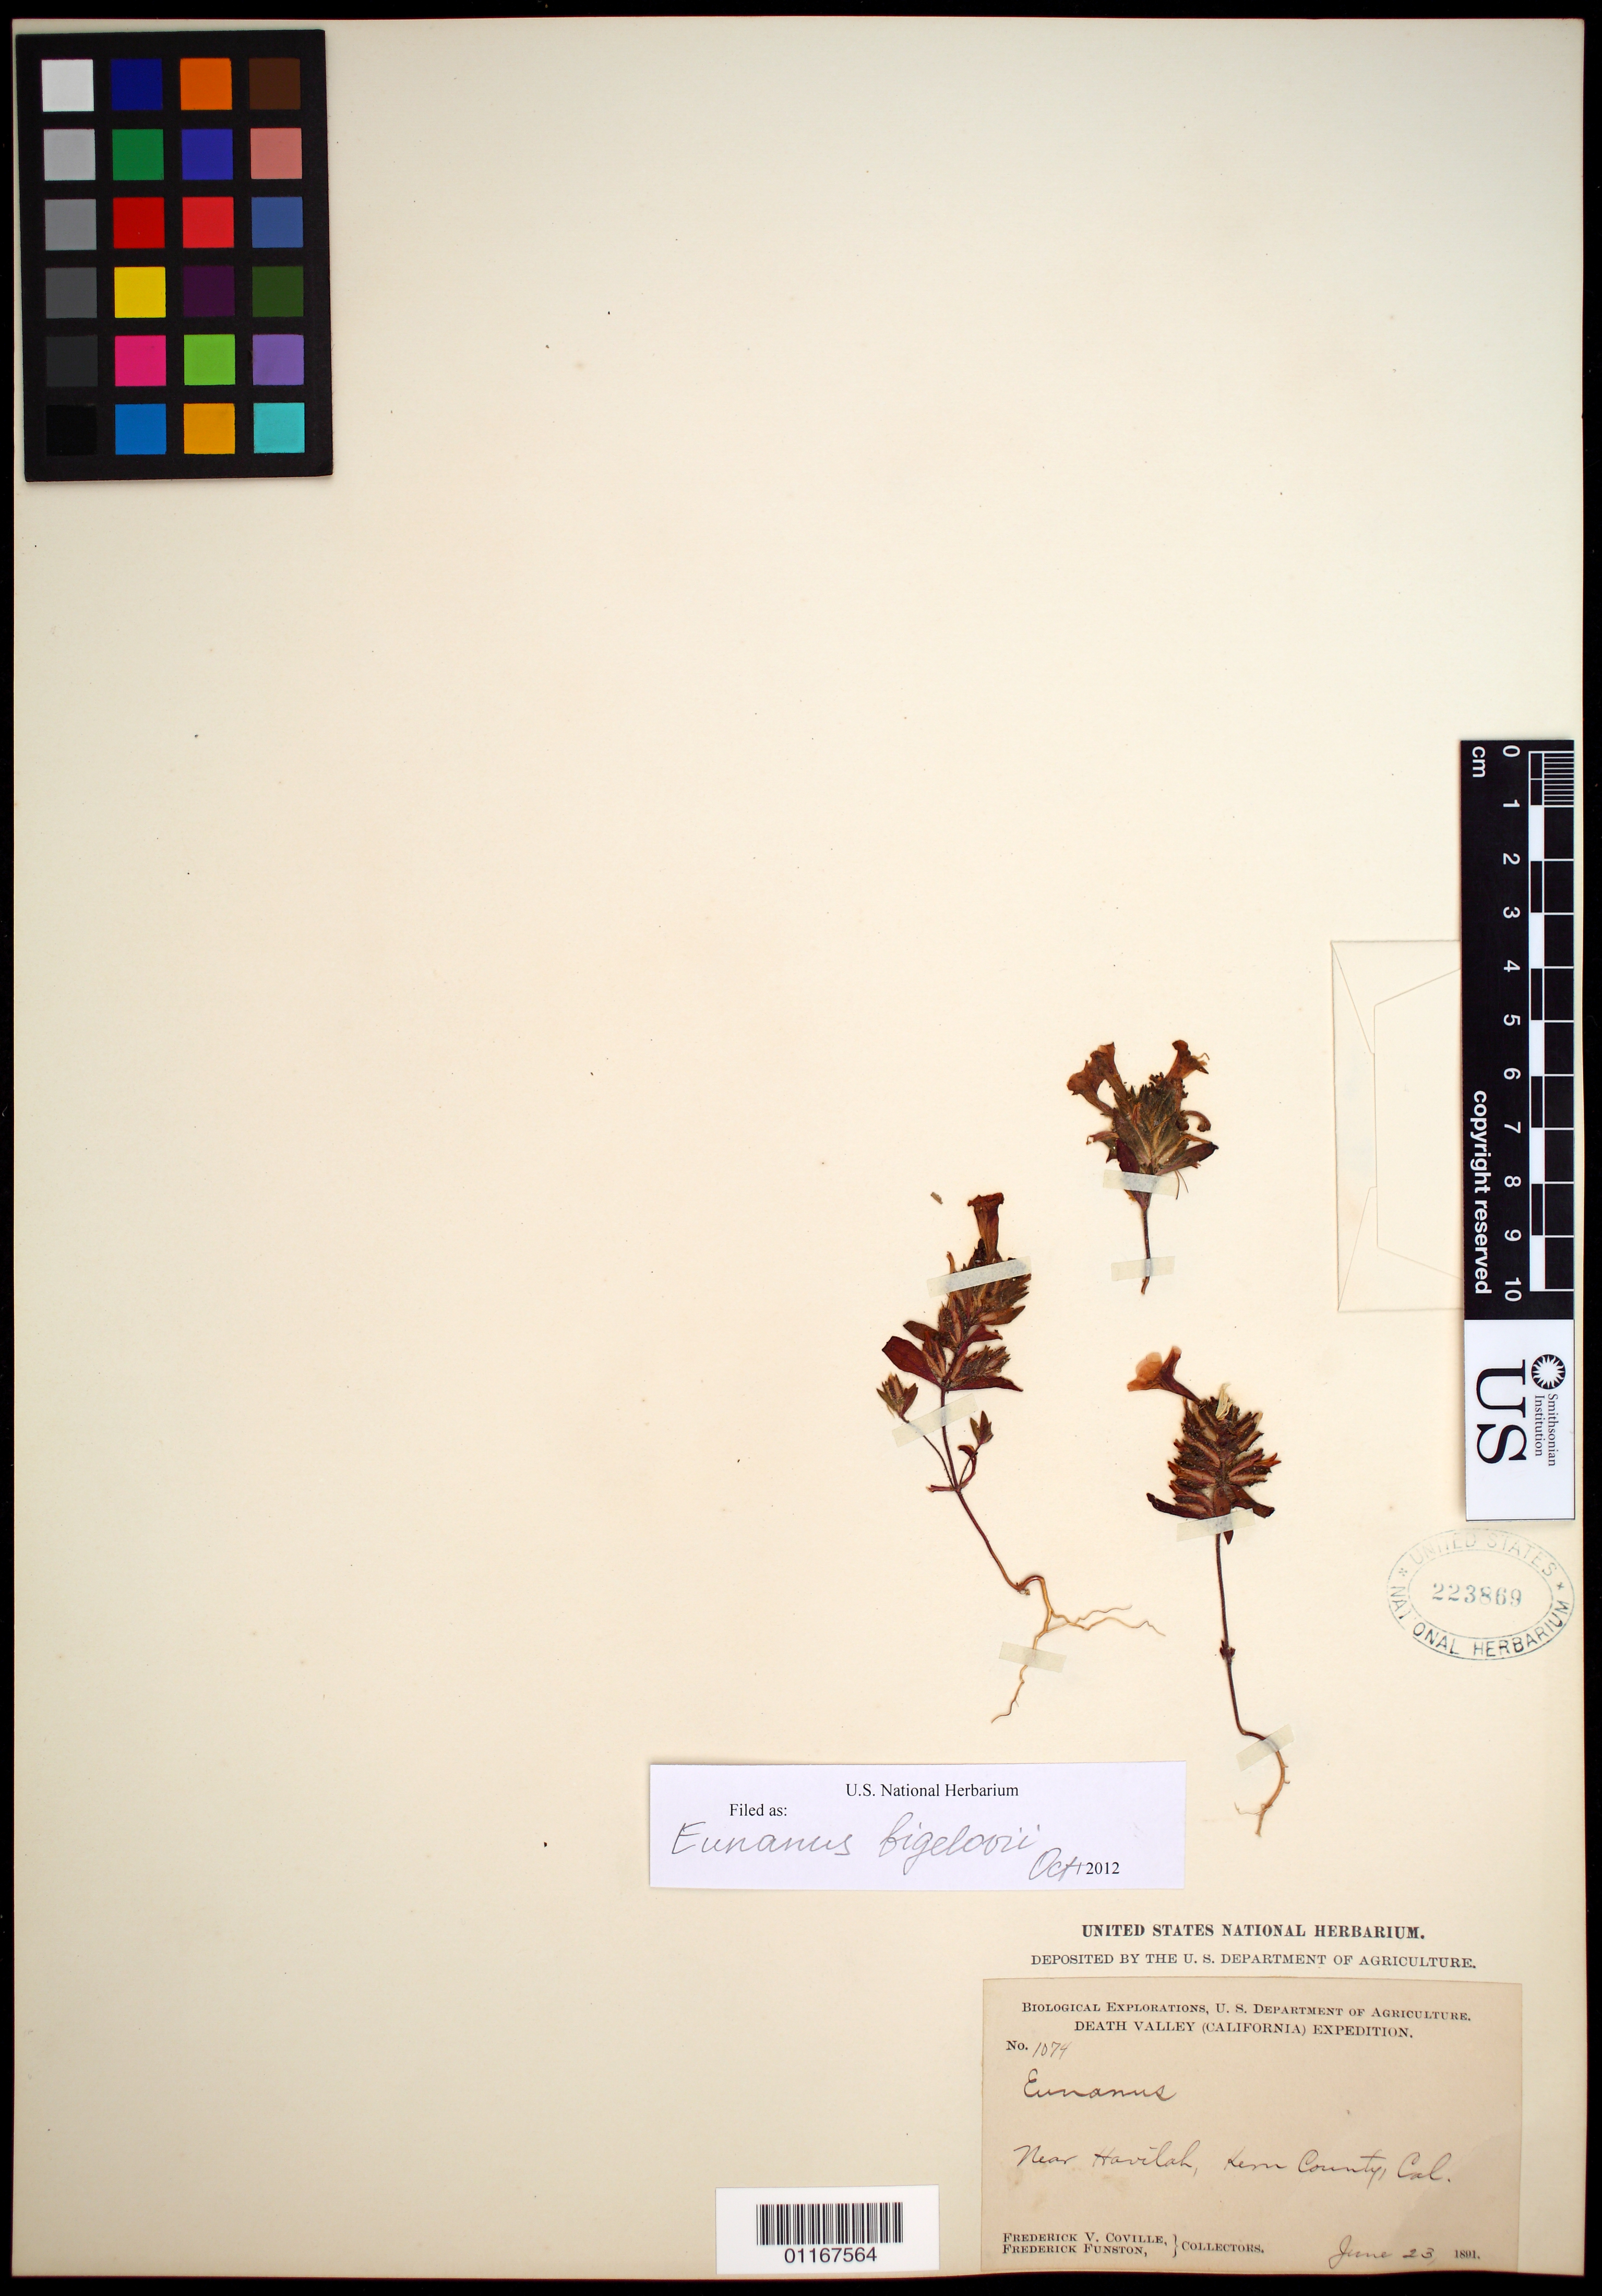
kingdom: Plantae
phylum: Tracheophyta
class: Magnoliopsida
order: Lamiales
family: Phrymaceae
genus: Eunanus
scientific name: Eunanus bigelovii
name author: A. Gray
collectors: F. V. Coville & F. Funston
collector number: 1074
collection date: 1891-06-23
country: United States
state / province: California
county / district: Kern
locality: near Havilah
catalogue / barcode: US 223869